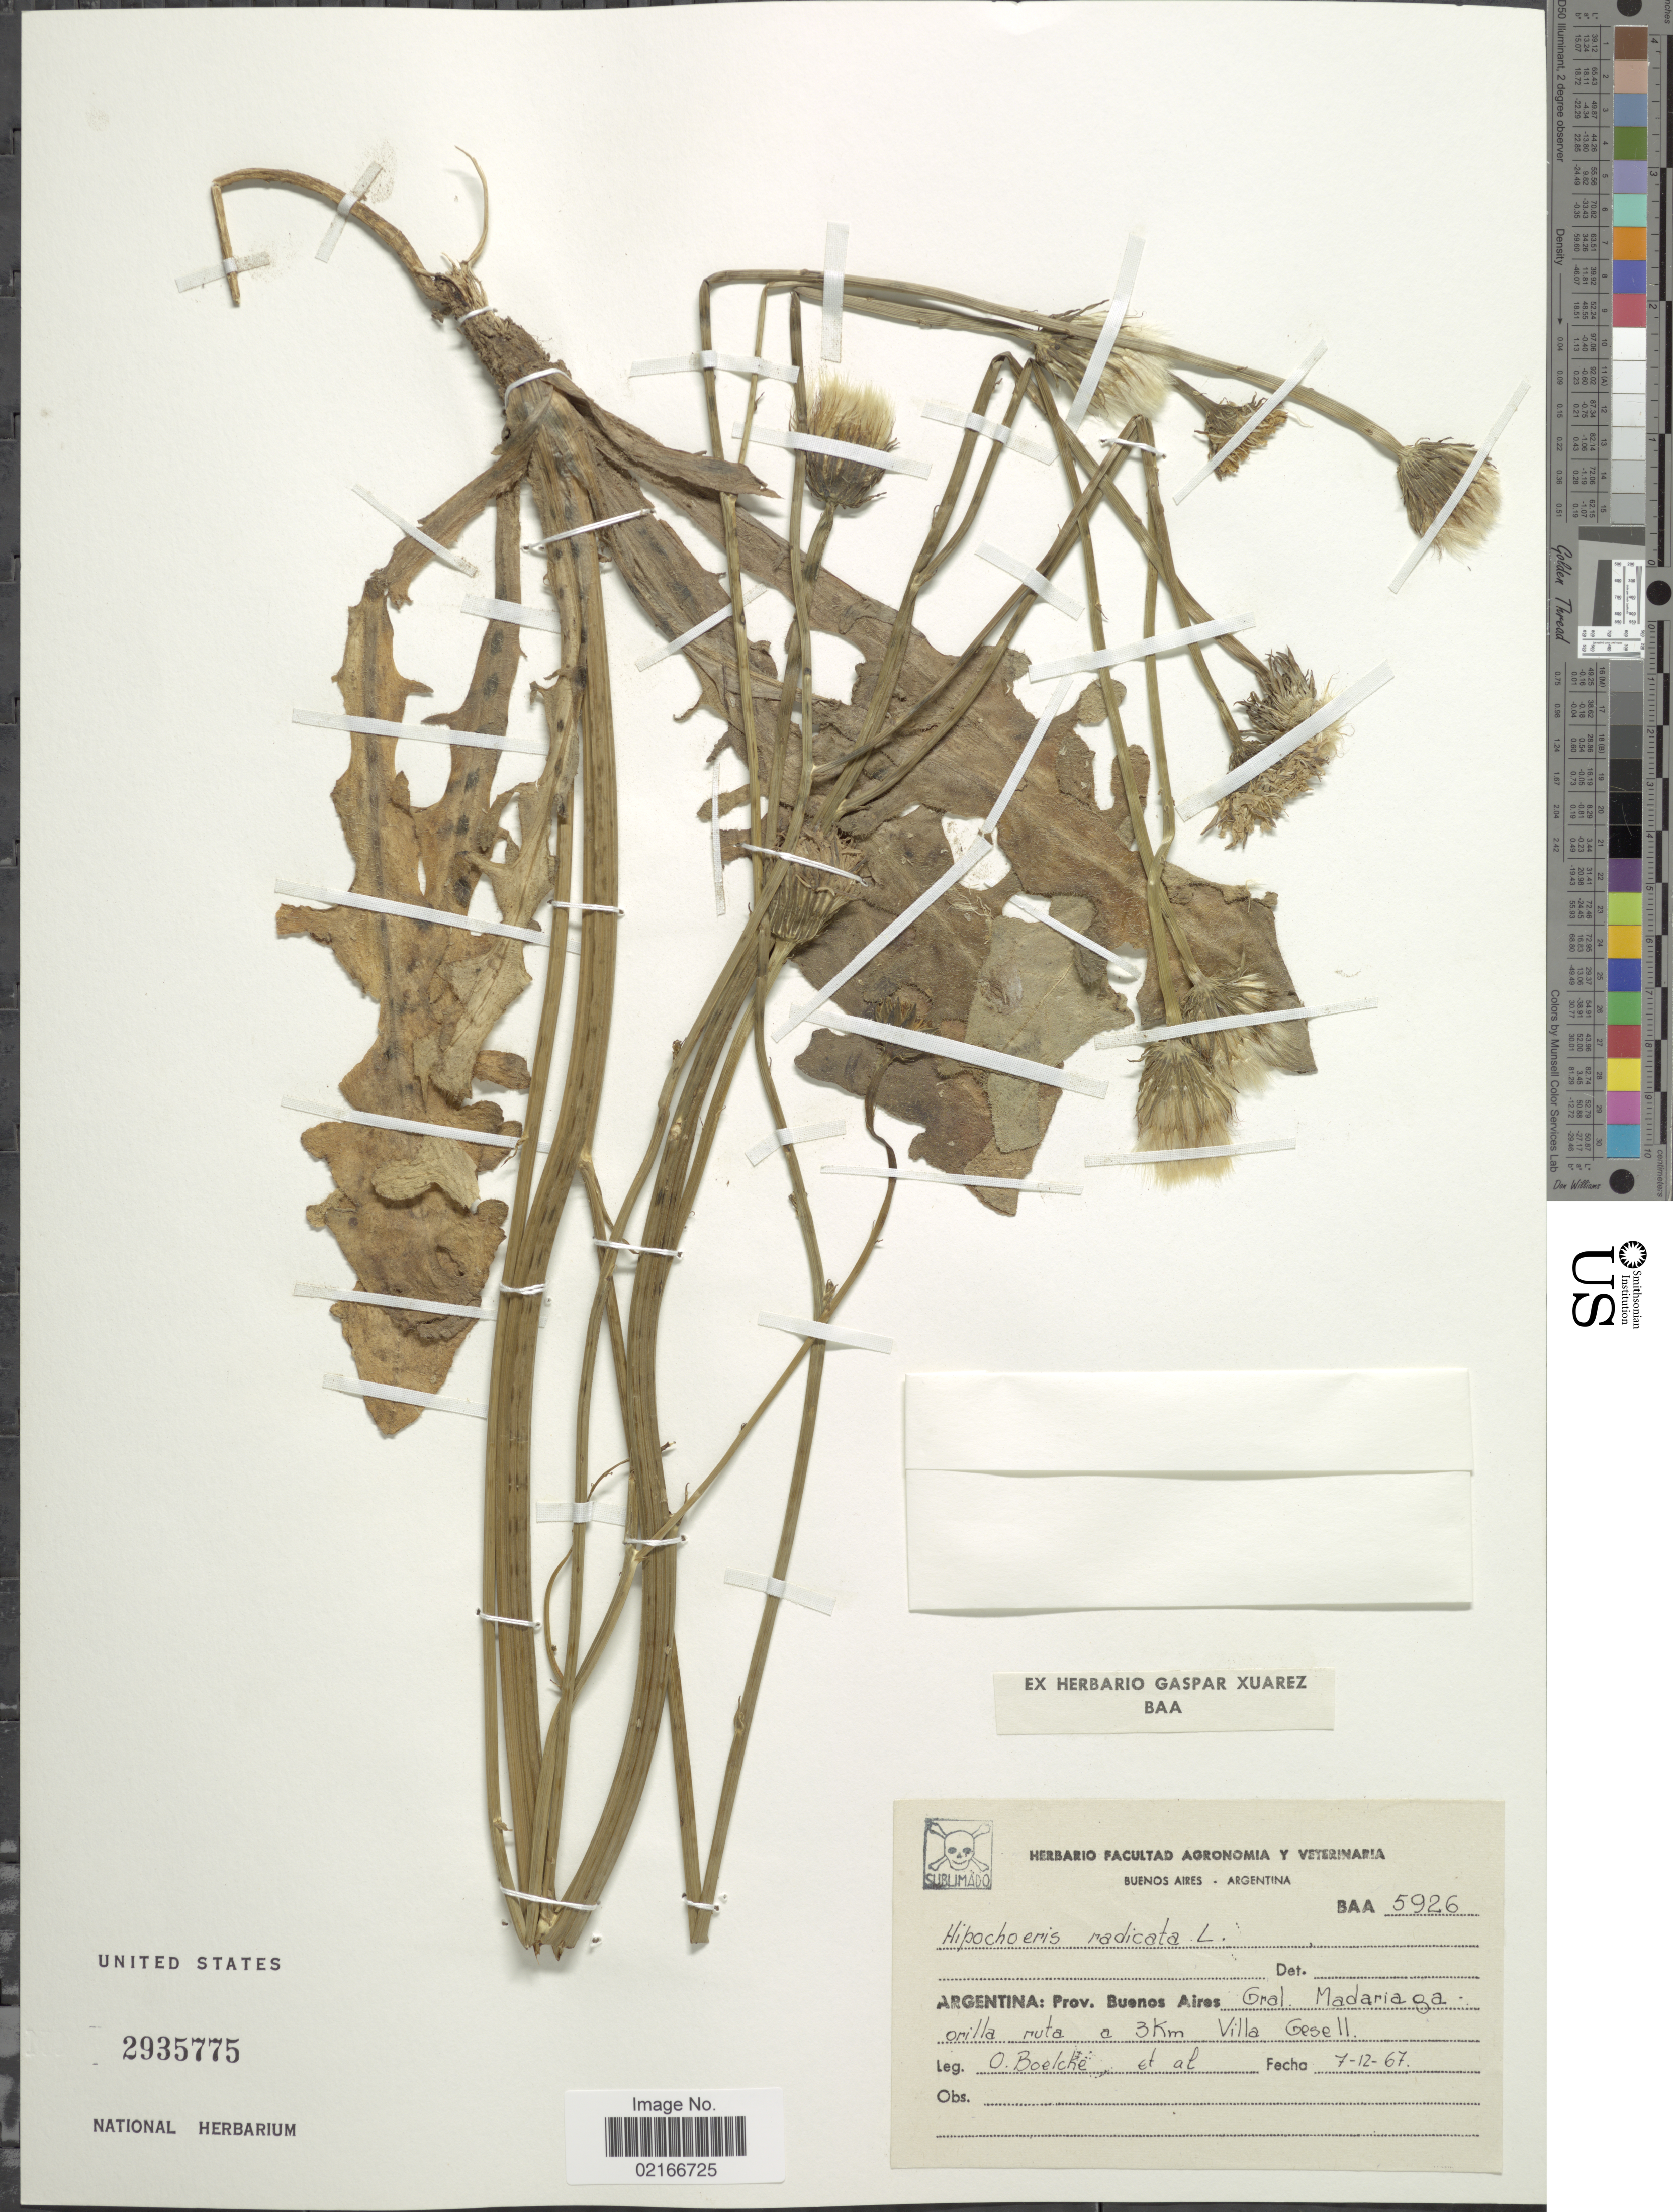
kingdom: Plantae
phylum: Tracheophyta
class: Magnoliopsida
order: Asterales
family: Asteraceae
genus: Hypochaeris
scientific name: Hypochaeris radicata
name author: L.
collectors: O. Boelcke & et al.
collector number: BAA 5926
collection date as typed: Transcribed d/m/y: 7/12/67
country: Argentina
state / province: Buenos Aires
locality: Gral. Madariaga orilla ruta a 3 Km Villa Gese II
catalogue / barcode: US 2935775